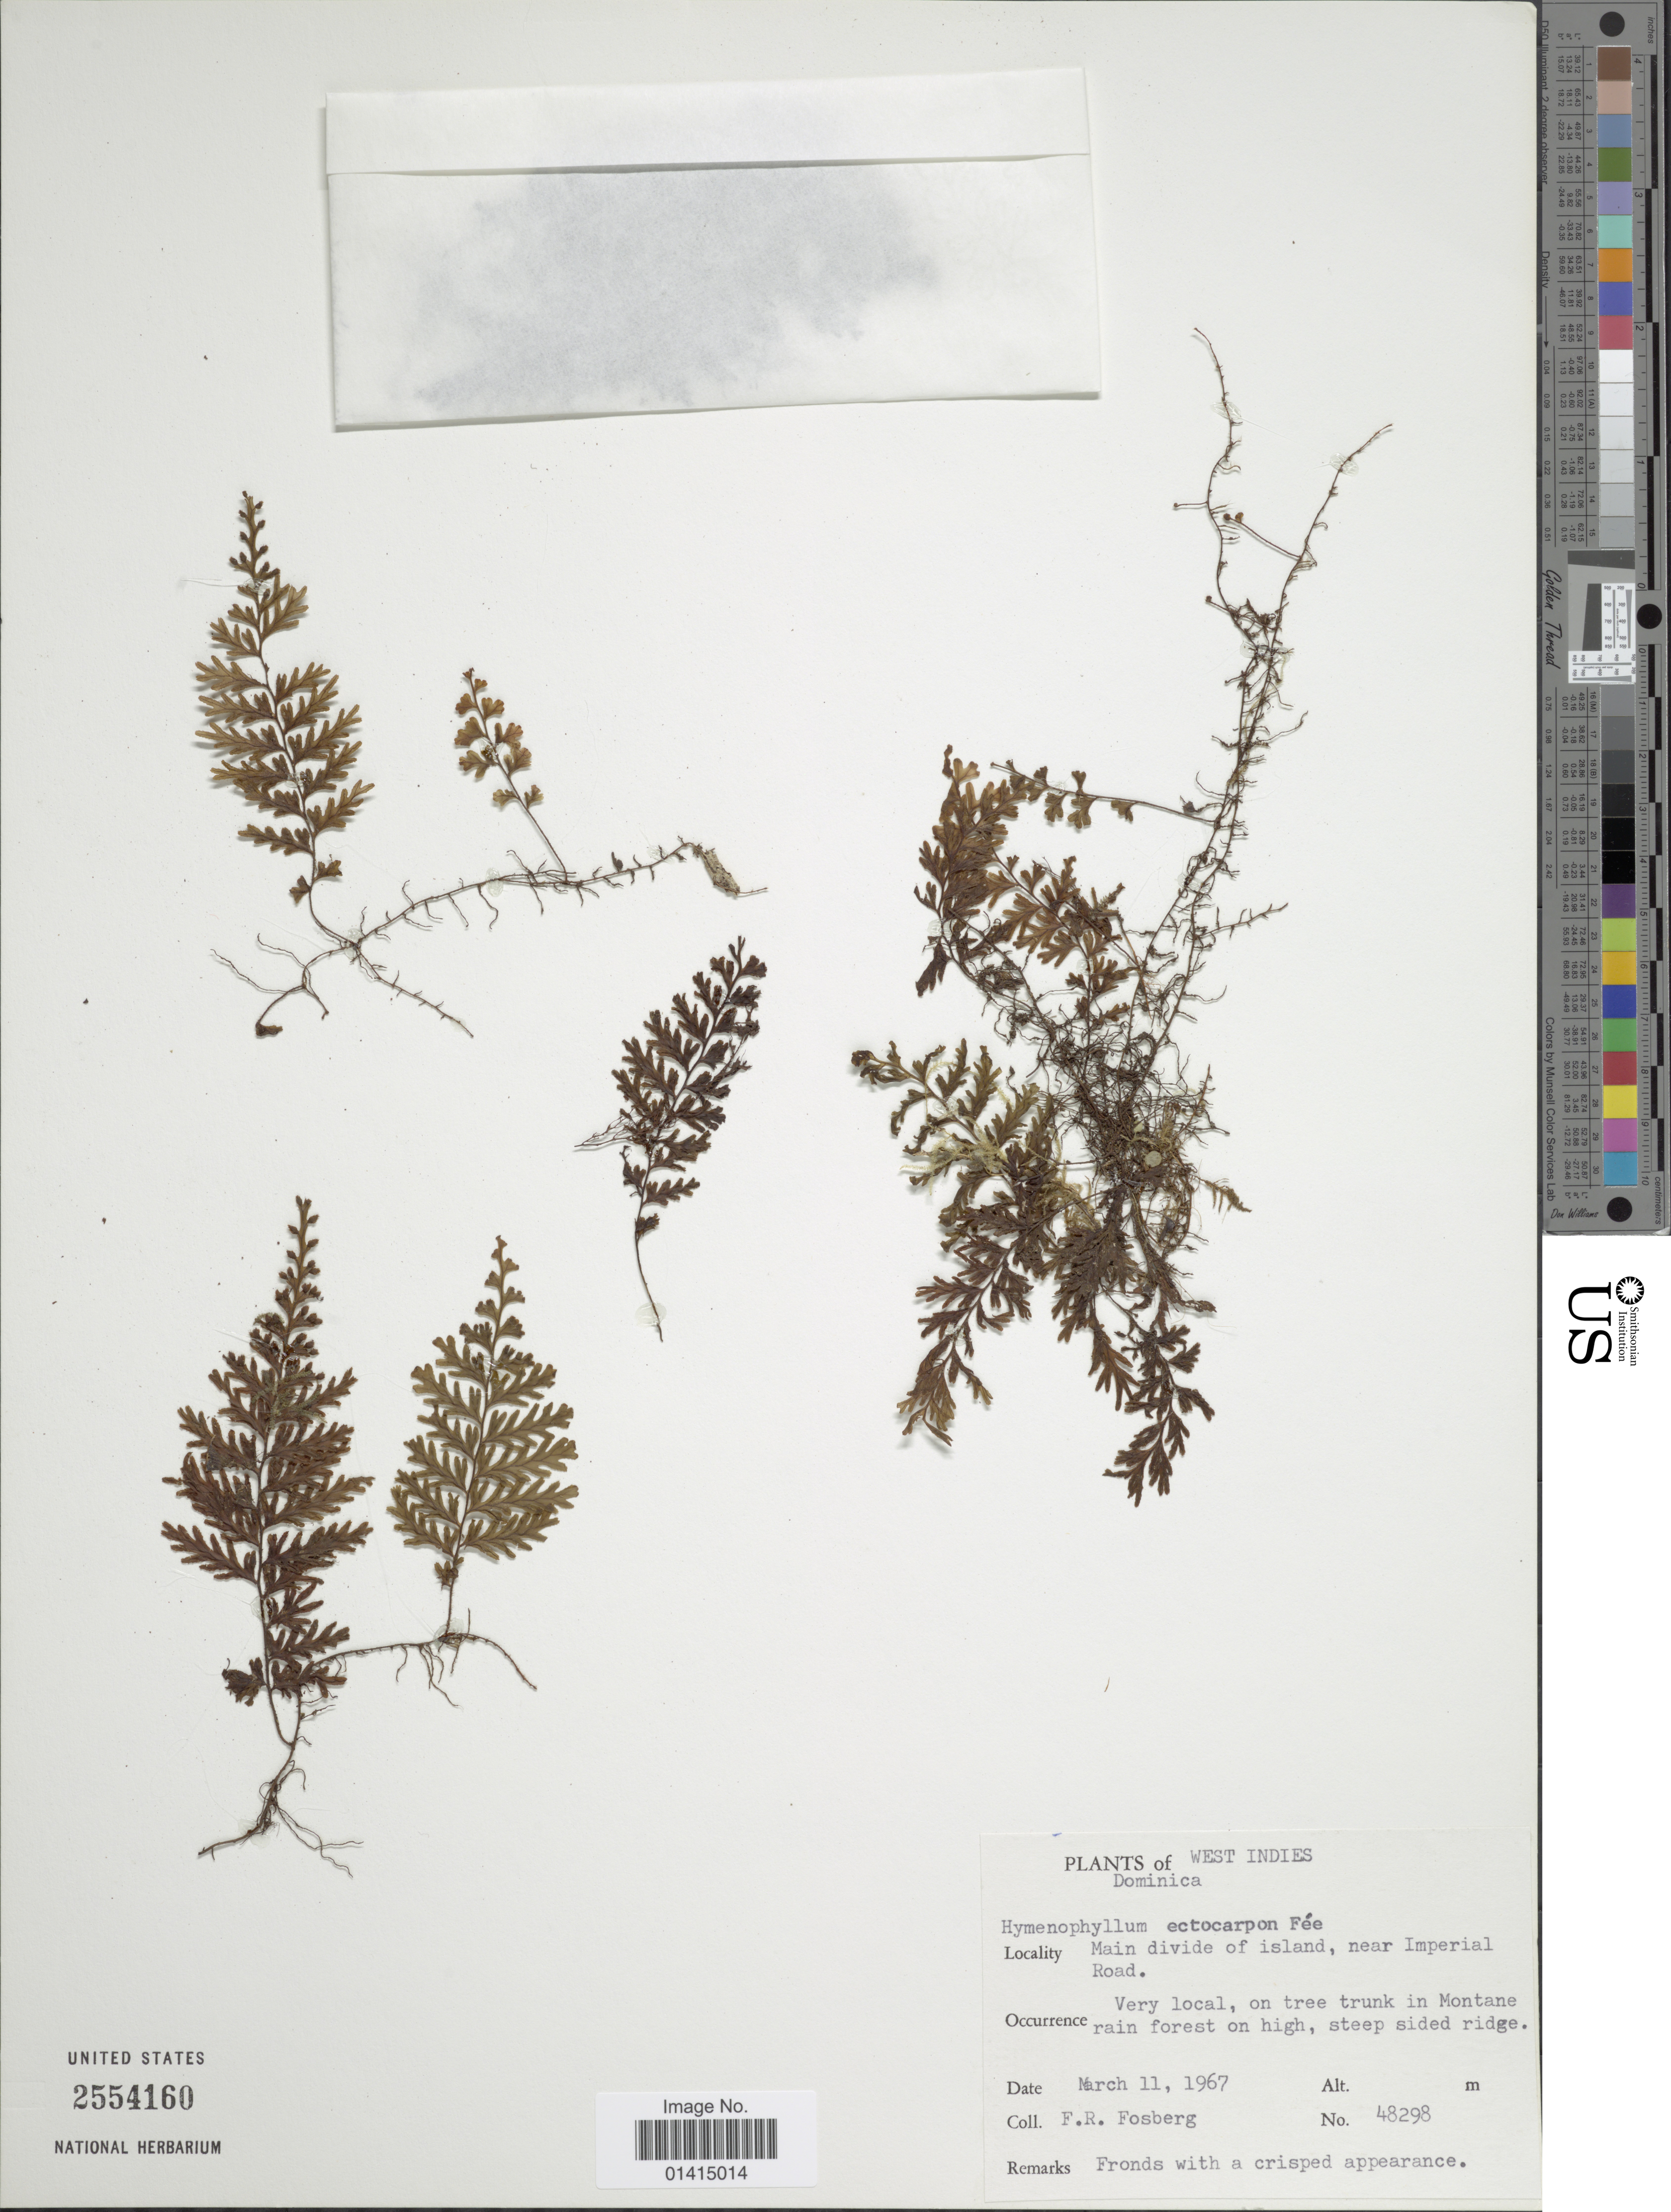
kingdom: Plantae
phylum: Tracheophyta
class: Polypodiopsida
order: Hymenophyllales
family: Hymenophyllaceae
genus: Hymenophyllum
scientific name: Hymenophyllum ectocarpon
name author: Fée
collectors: F. R. Fosberg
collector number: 48298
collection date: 1967-03-11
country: Dominica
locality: West Indies, Dominica, Main divide of island , near Imperial Road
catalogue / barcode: US 2554160